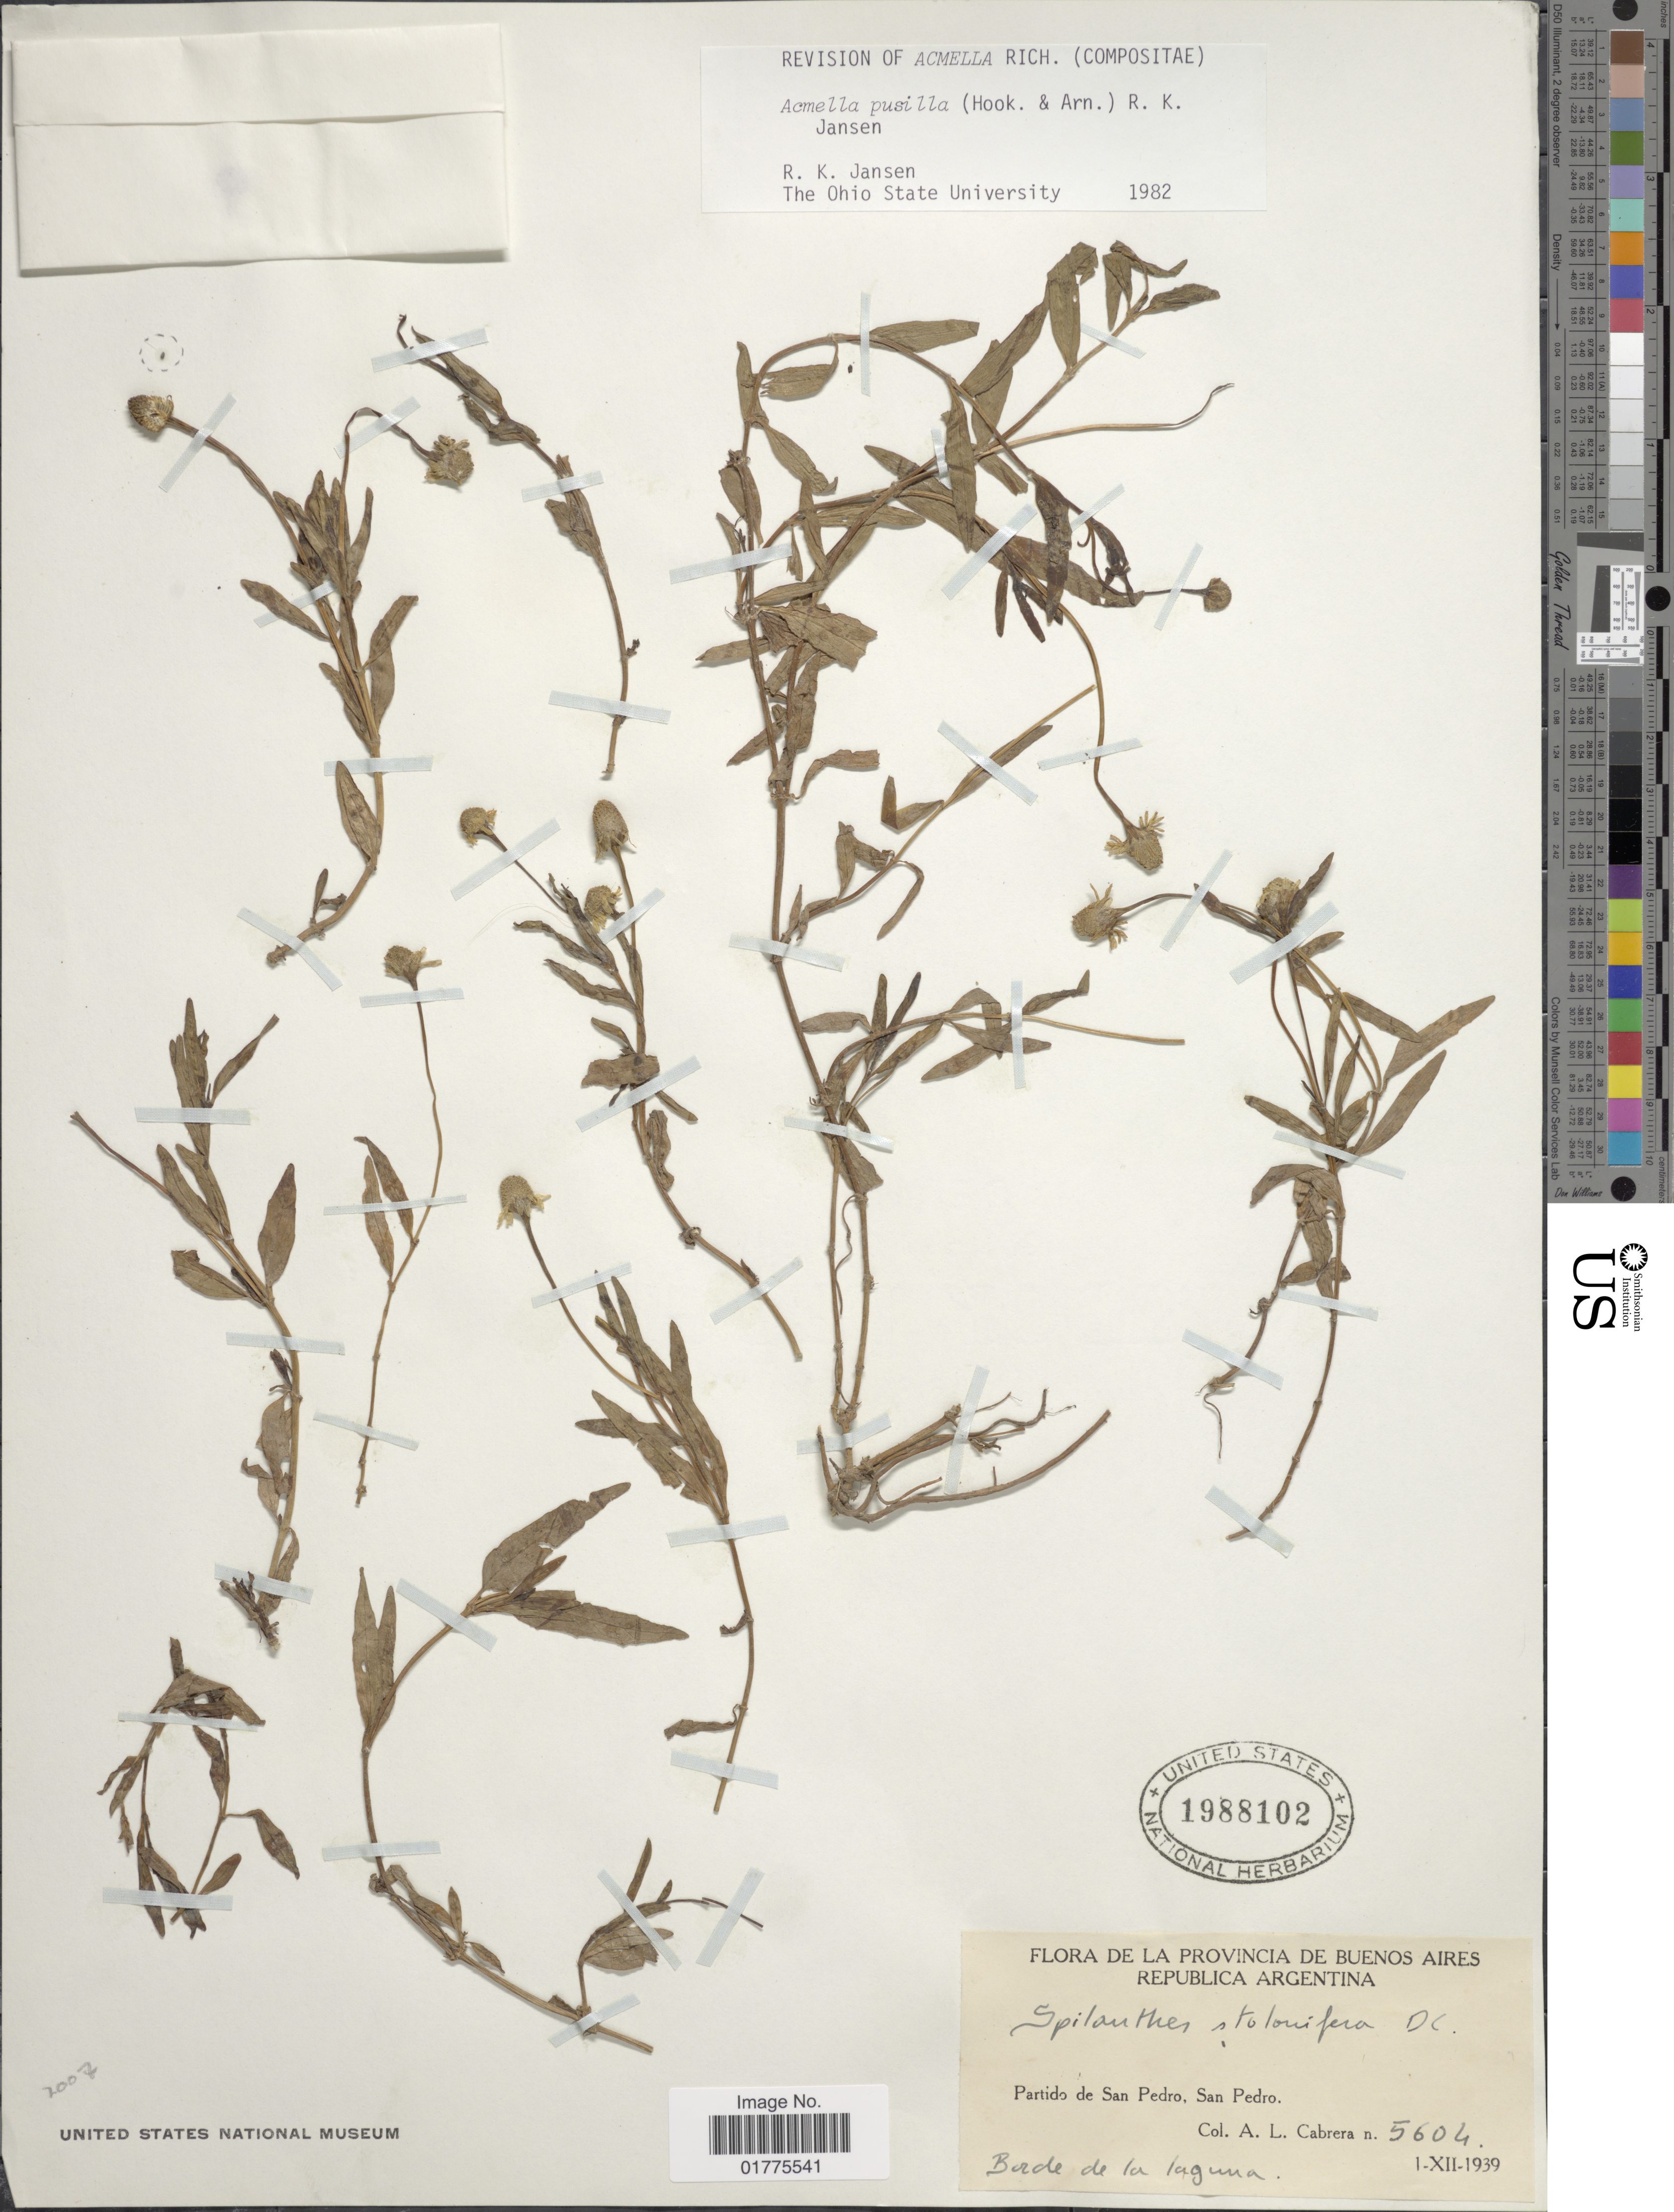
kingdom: Plantae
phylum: Tracheophyta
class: Magnoliopsida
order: Asterales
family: Asteraceae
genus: Acmella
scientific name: Acmella pusilla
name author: (Hook. & Arn.) R.K. Jansen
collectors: A. L. Cabrera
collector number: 5604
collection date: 1939-12-01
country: Argentina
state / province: Buenos Aires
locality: Partido de San Pedro, San Pedro, Borde de la laguna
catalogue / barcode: US 1988102